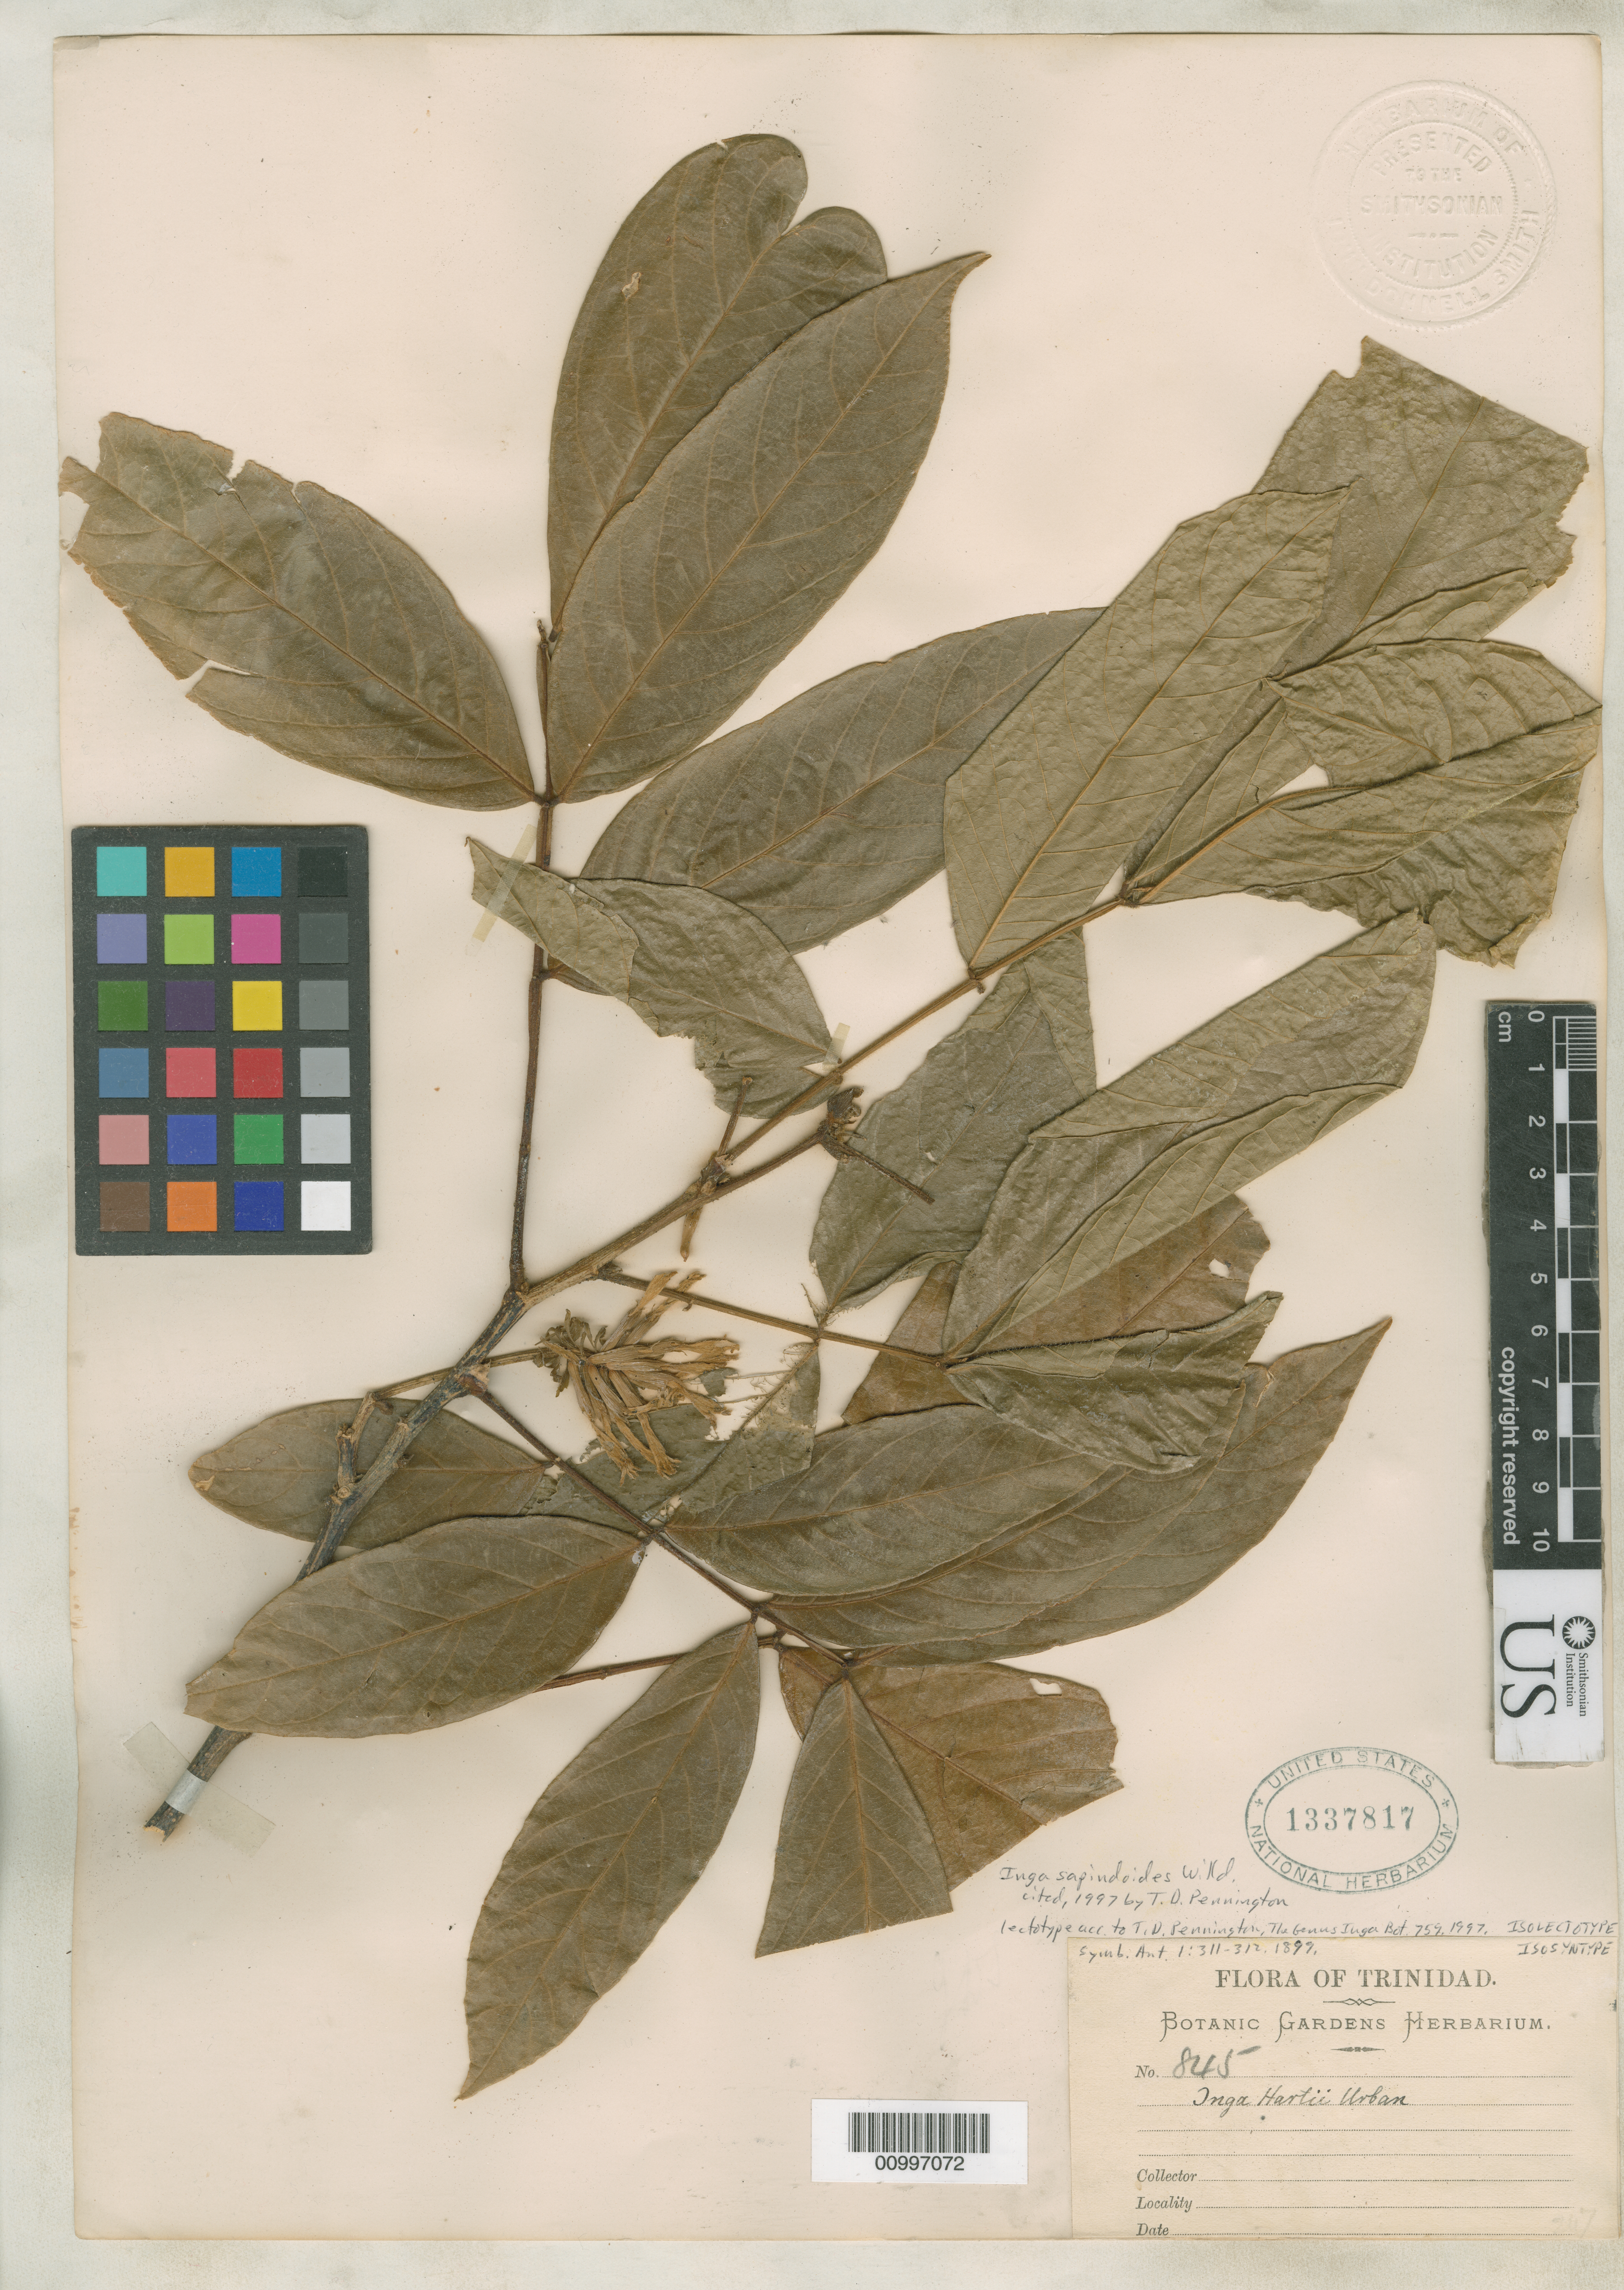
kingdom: Plantae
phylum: Tracheophyta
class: Magnoliopsida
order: Fabales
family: Fabaceae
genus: Inga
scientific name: Inga hartii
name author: Urb.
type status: Isolectotype; Isosyntype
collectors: ex herb. Bot. Gard. Trinidad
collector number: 845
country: Trinidad and Tobago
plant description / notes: From the herbarium of J. Donnell Smith.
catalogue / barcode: US 1337817